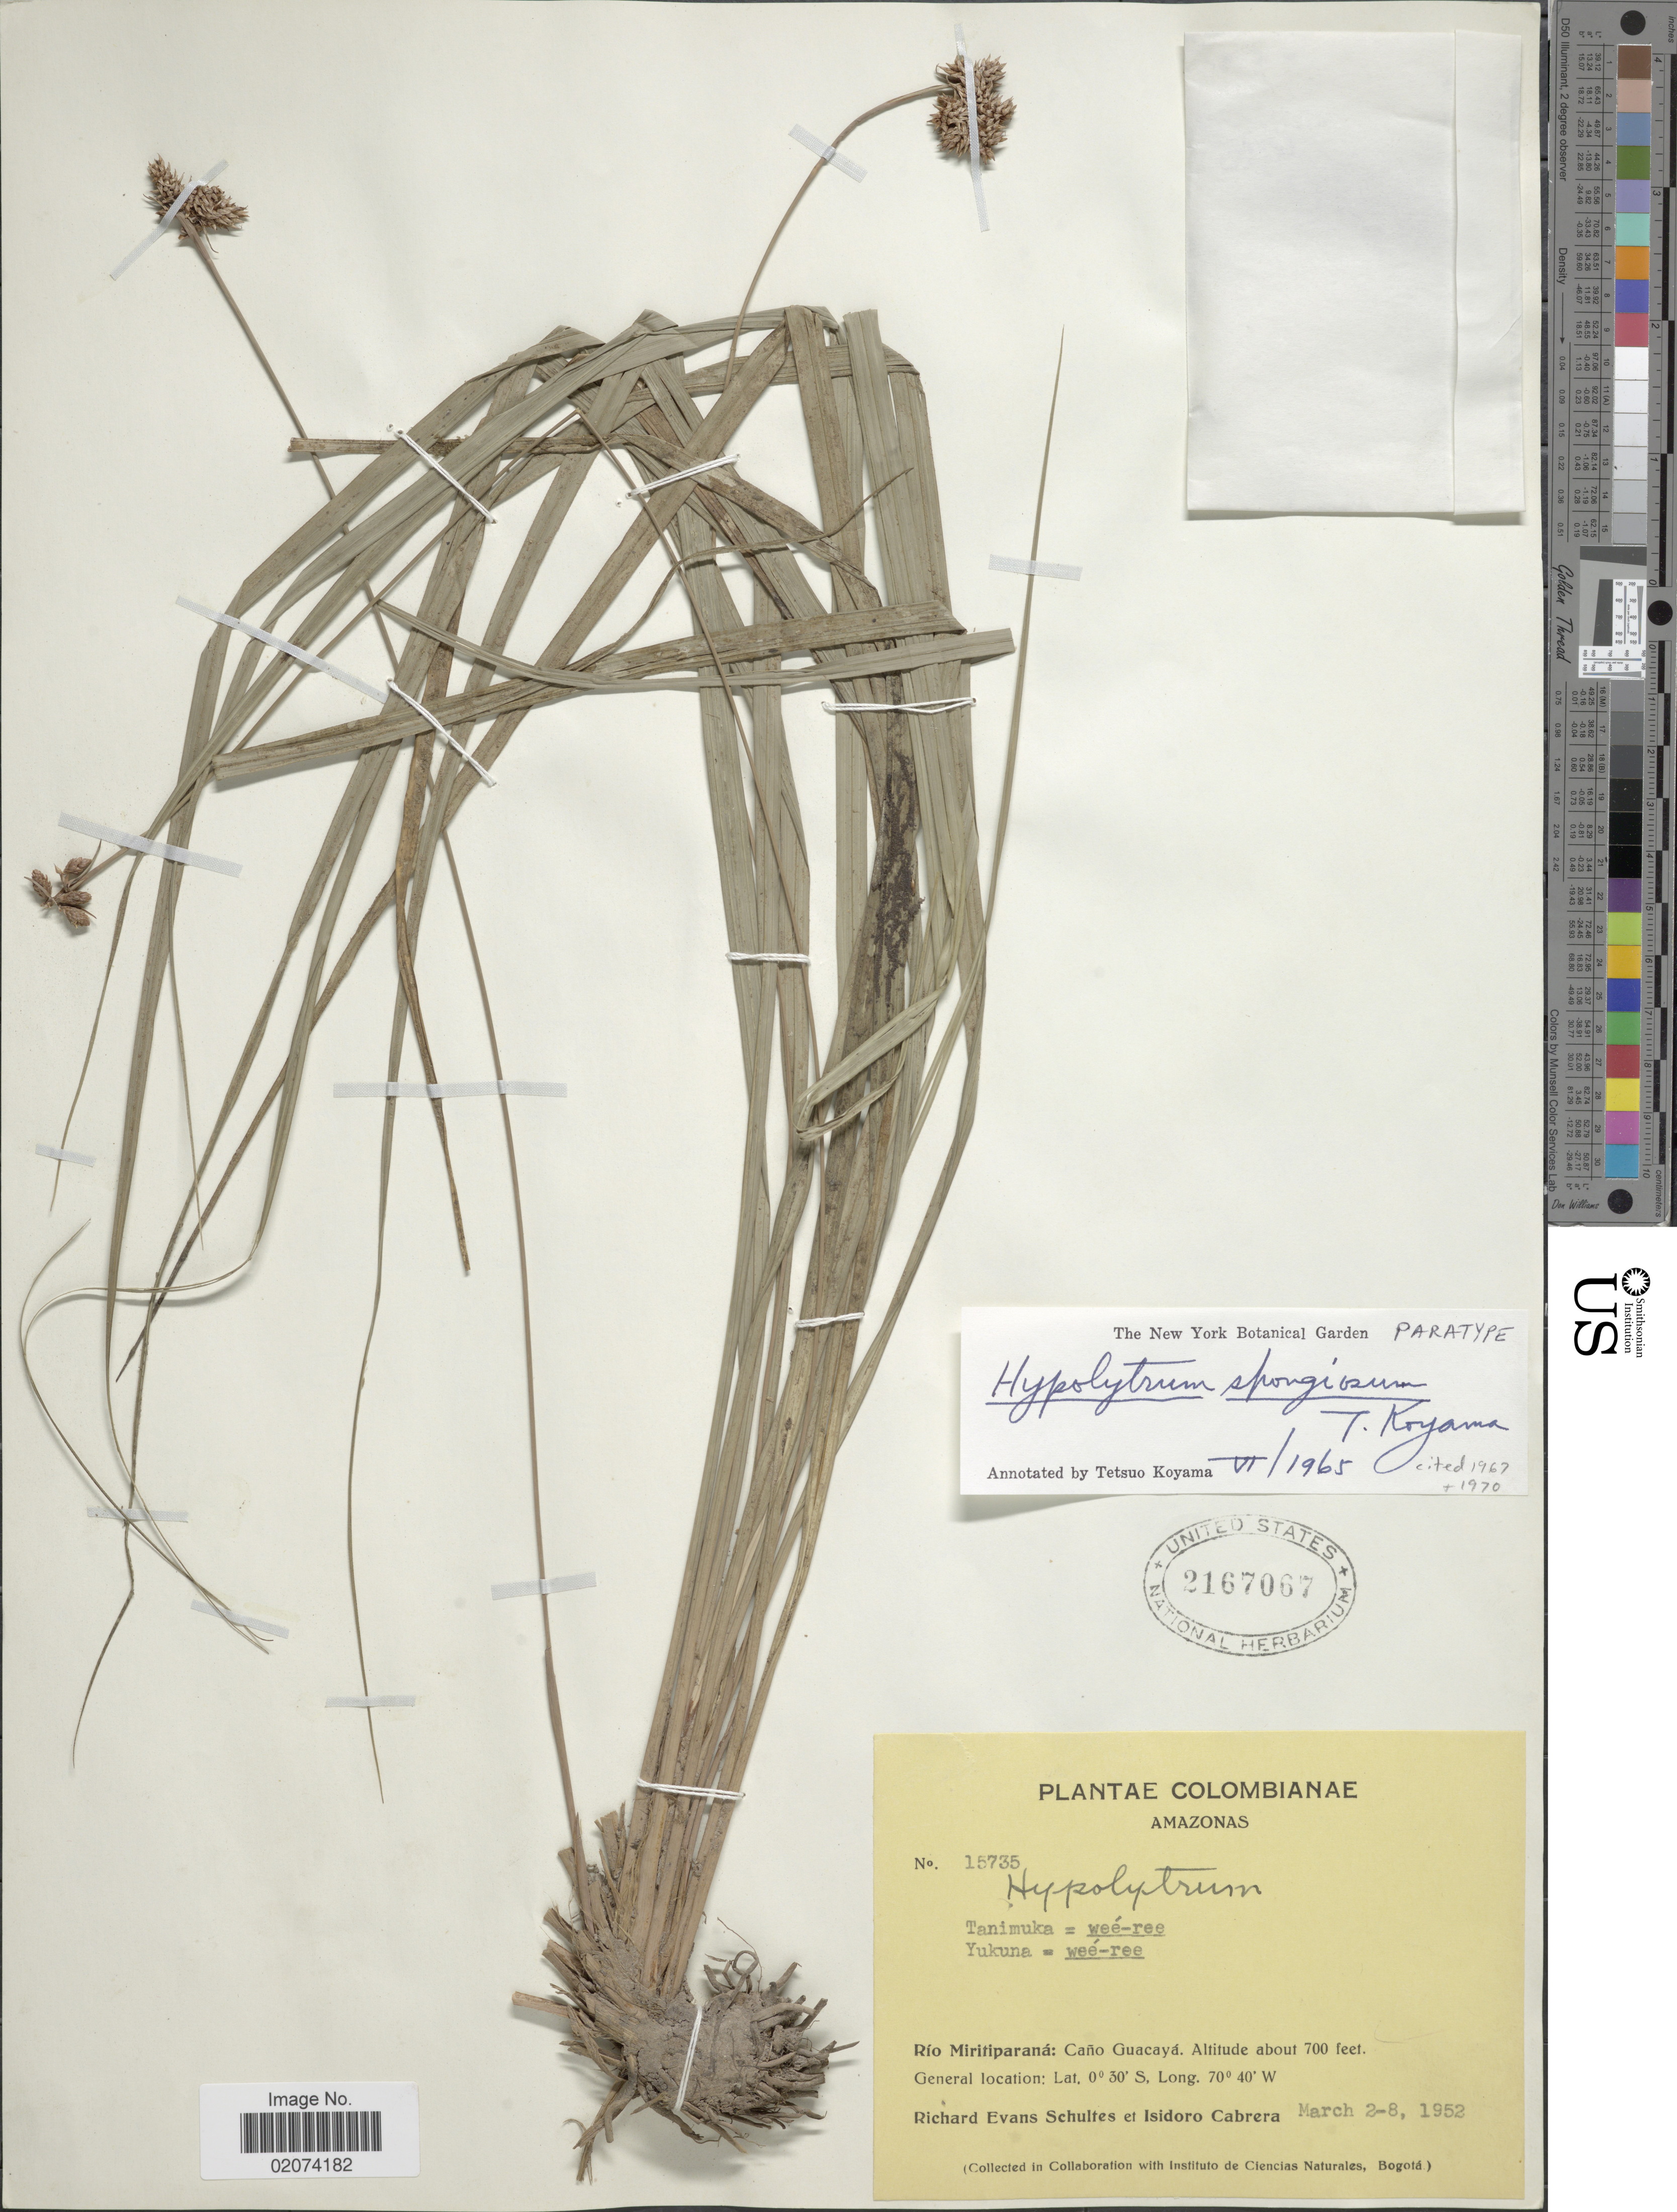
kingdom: Plantae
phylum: Tracheophyta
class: Liliopsida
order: Poales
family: Cyperaceae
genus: Hypolytrum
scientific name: Hypolytrum spongiosum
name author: T. Koyama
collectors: R. E. Schultes & I. Cabrera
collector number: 15735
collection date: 1952-03-02/1952-03-08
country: Colombia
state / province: Amazônas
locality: Rio Miritiparana: Cano Guacaya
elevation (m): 213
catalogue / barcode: US 2167067